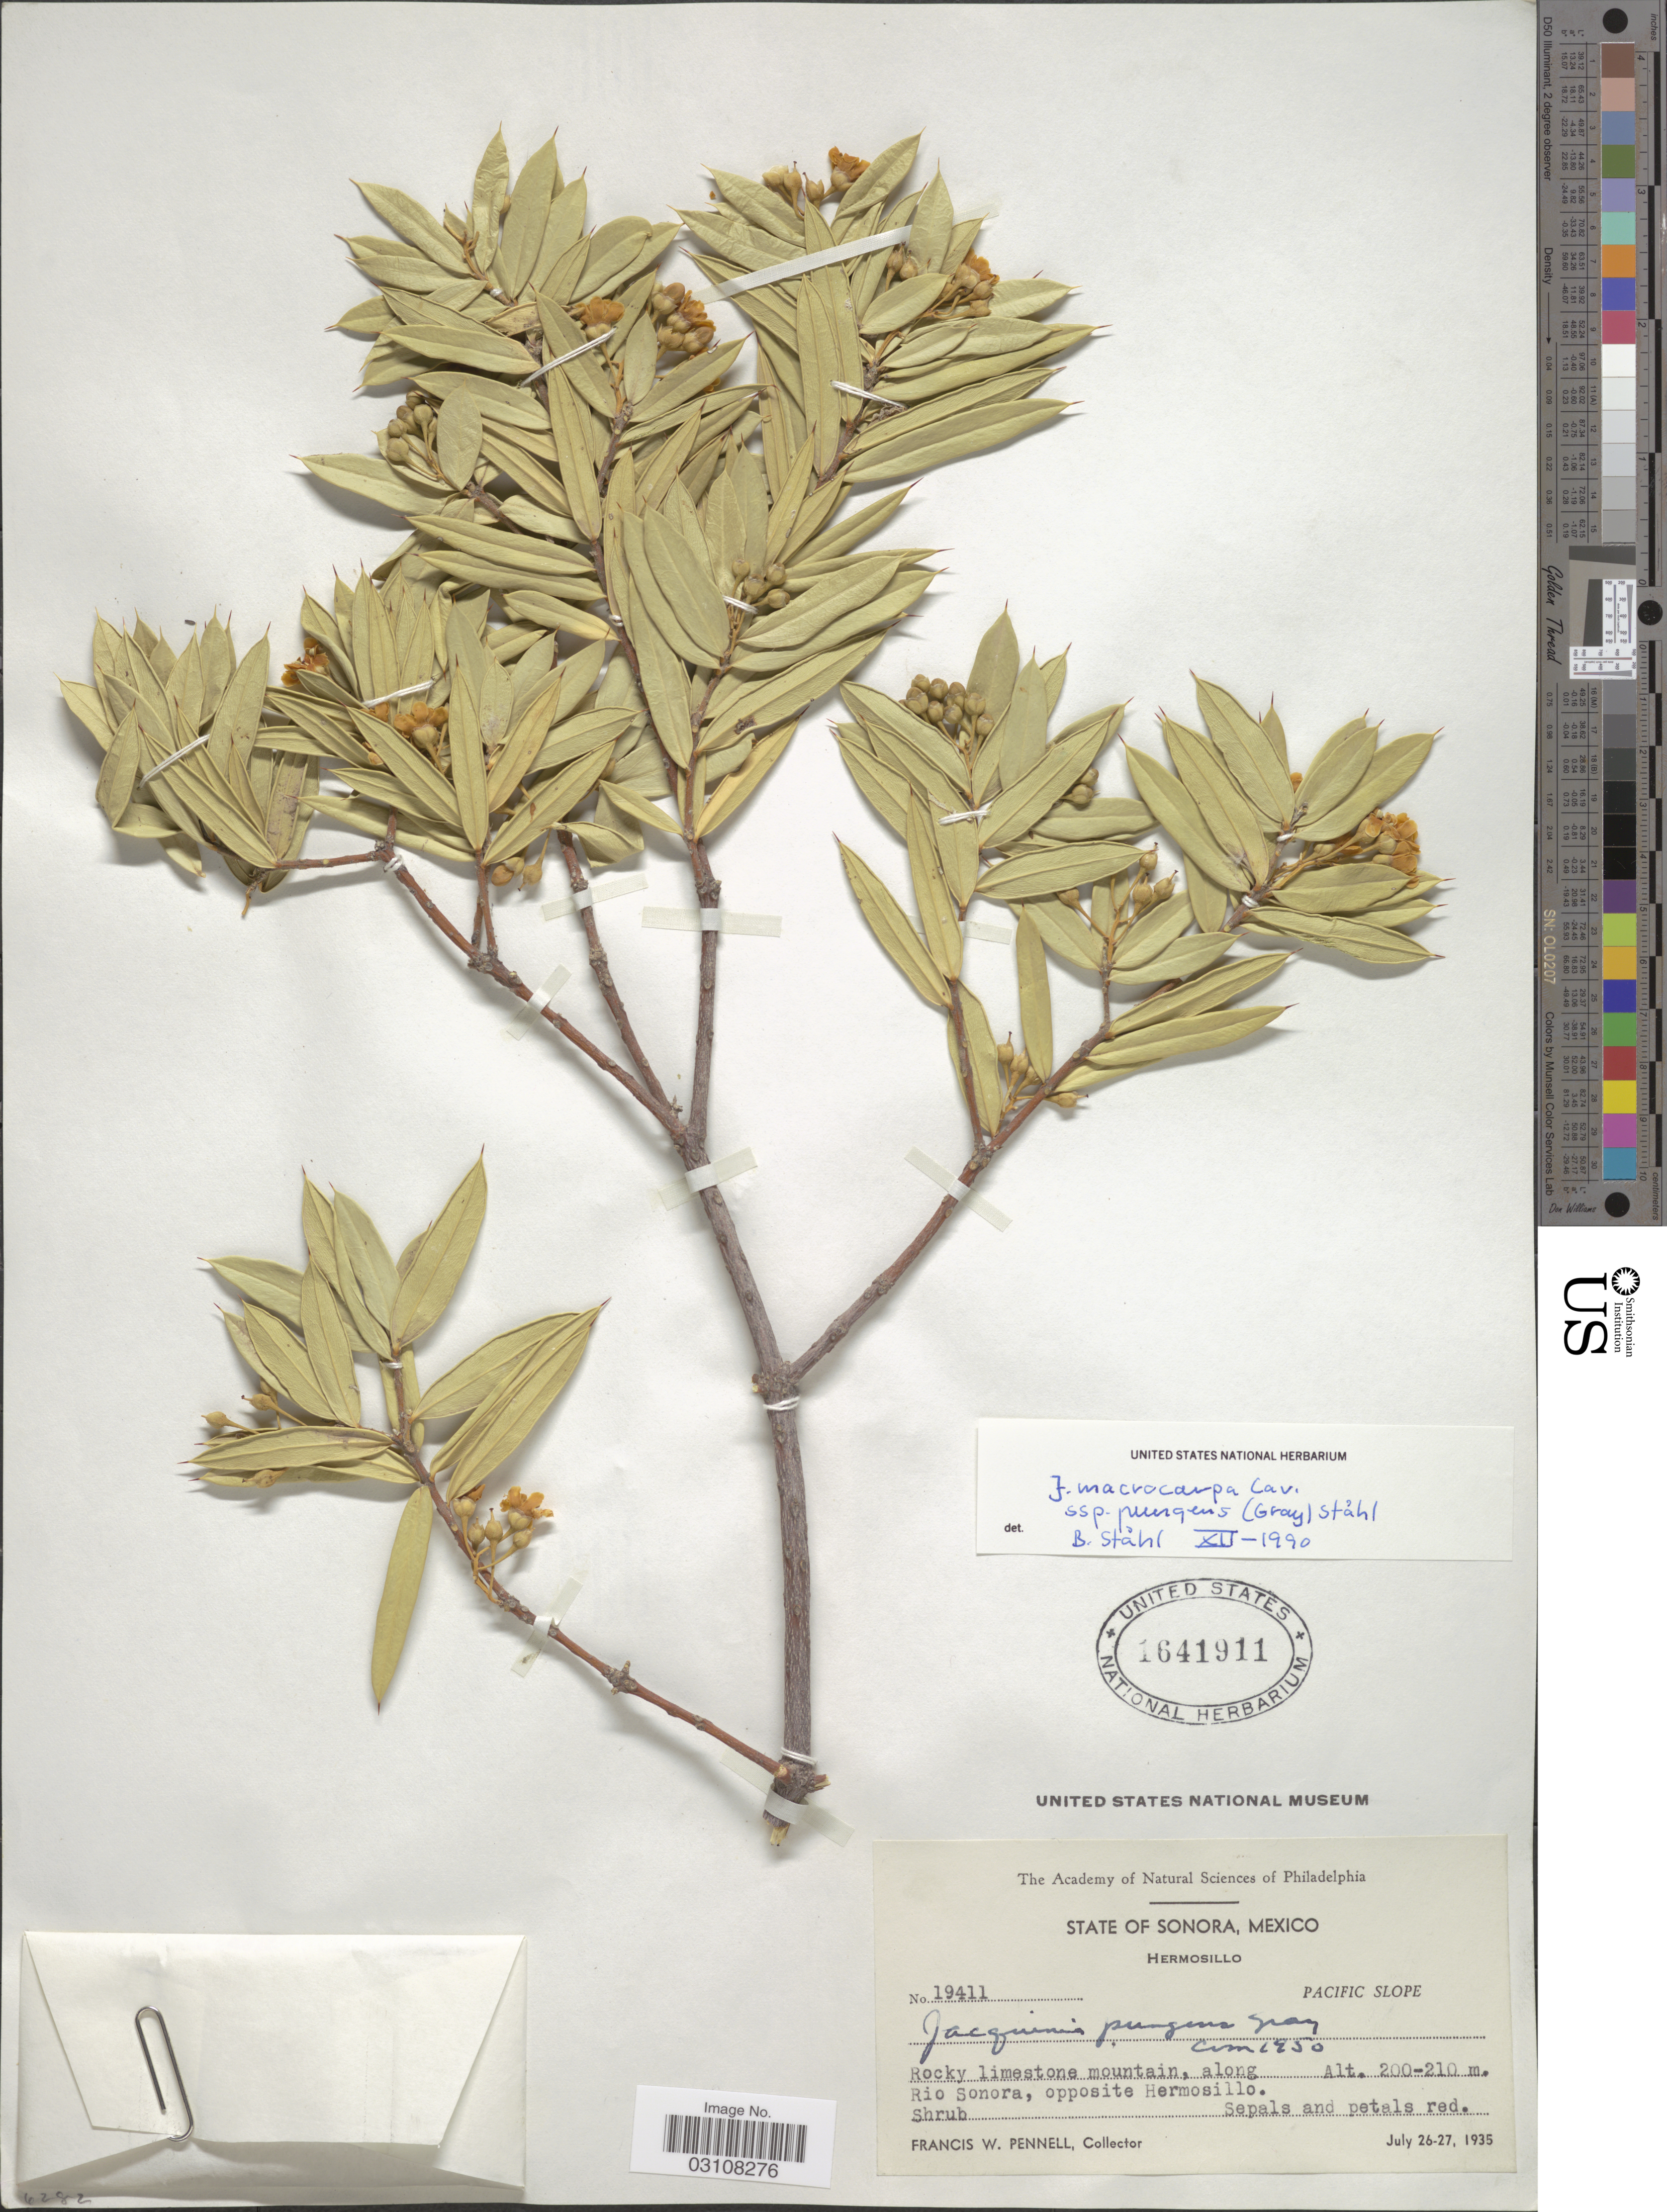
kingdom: Plantae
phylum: Tracheophyta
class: Magnoliopsida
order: Ericales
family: Primulaceae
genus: Jacquinia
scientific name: Jacquinia macrocarpa subsp. pungens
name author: Cav.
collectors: F. W. Pennell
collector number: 19411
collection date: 1935-07-26/1935-07-27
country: Mexico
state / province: Sonora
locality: Hermosillo. Pacific Slope. Rocky limestone mountain, along Rio Sonora, opposite Hermosillo.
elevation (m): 200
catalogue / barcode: US 1641911